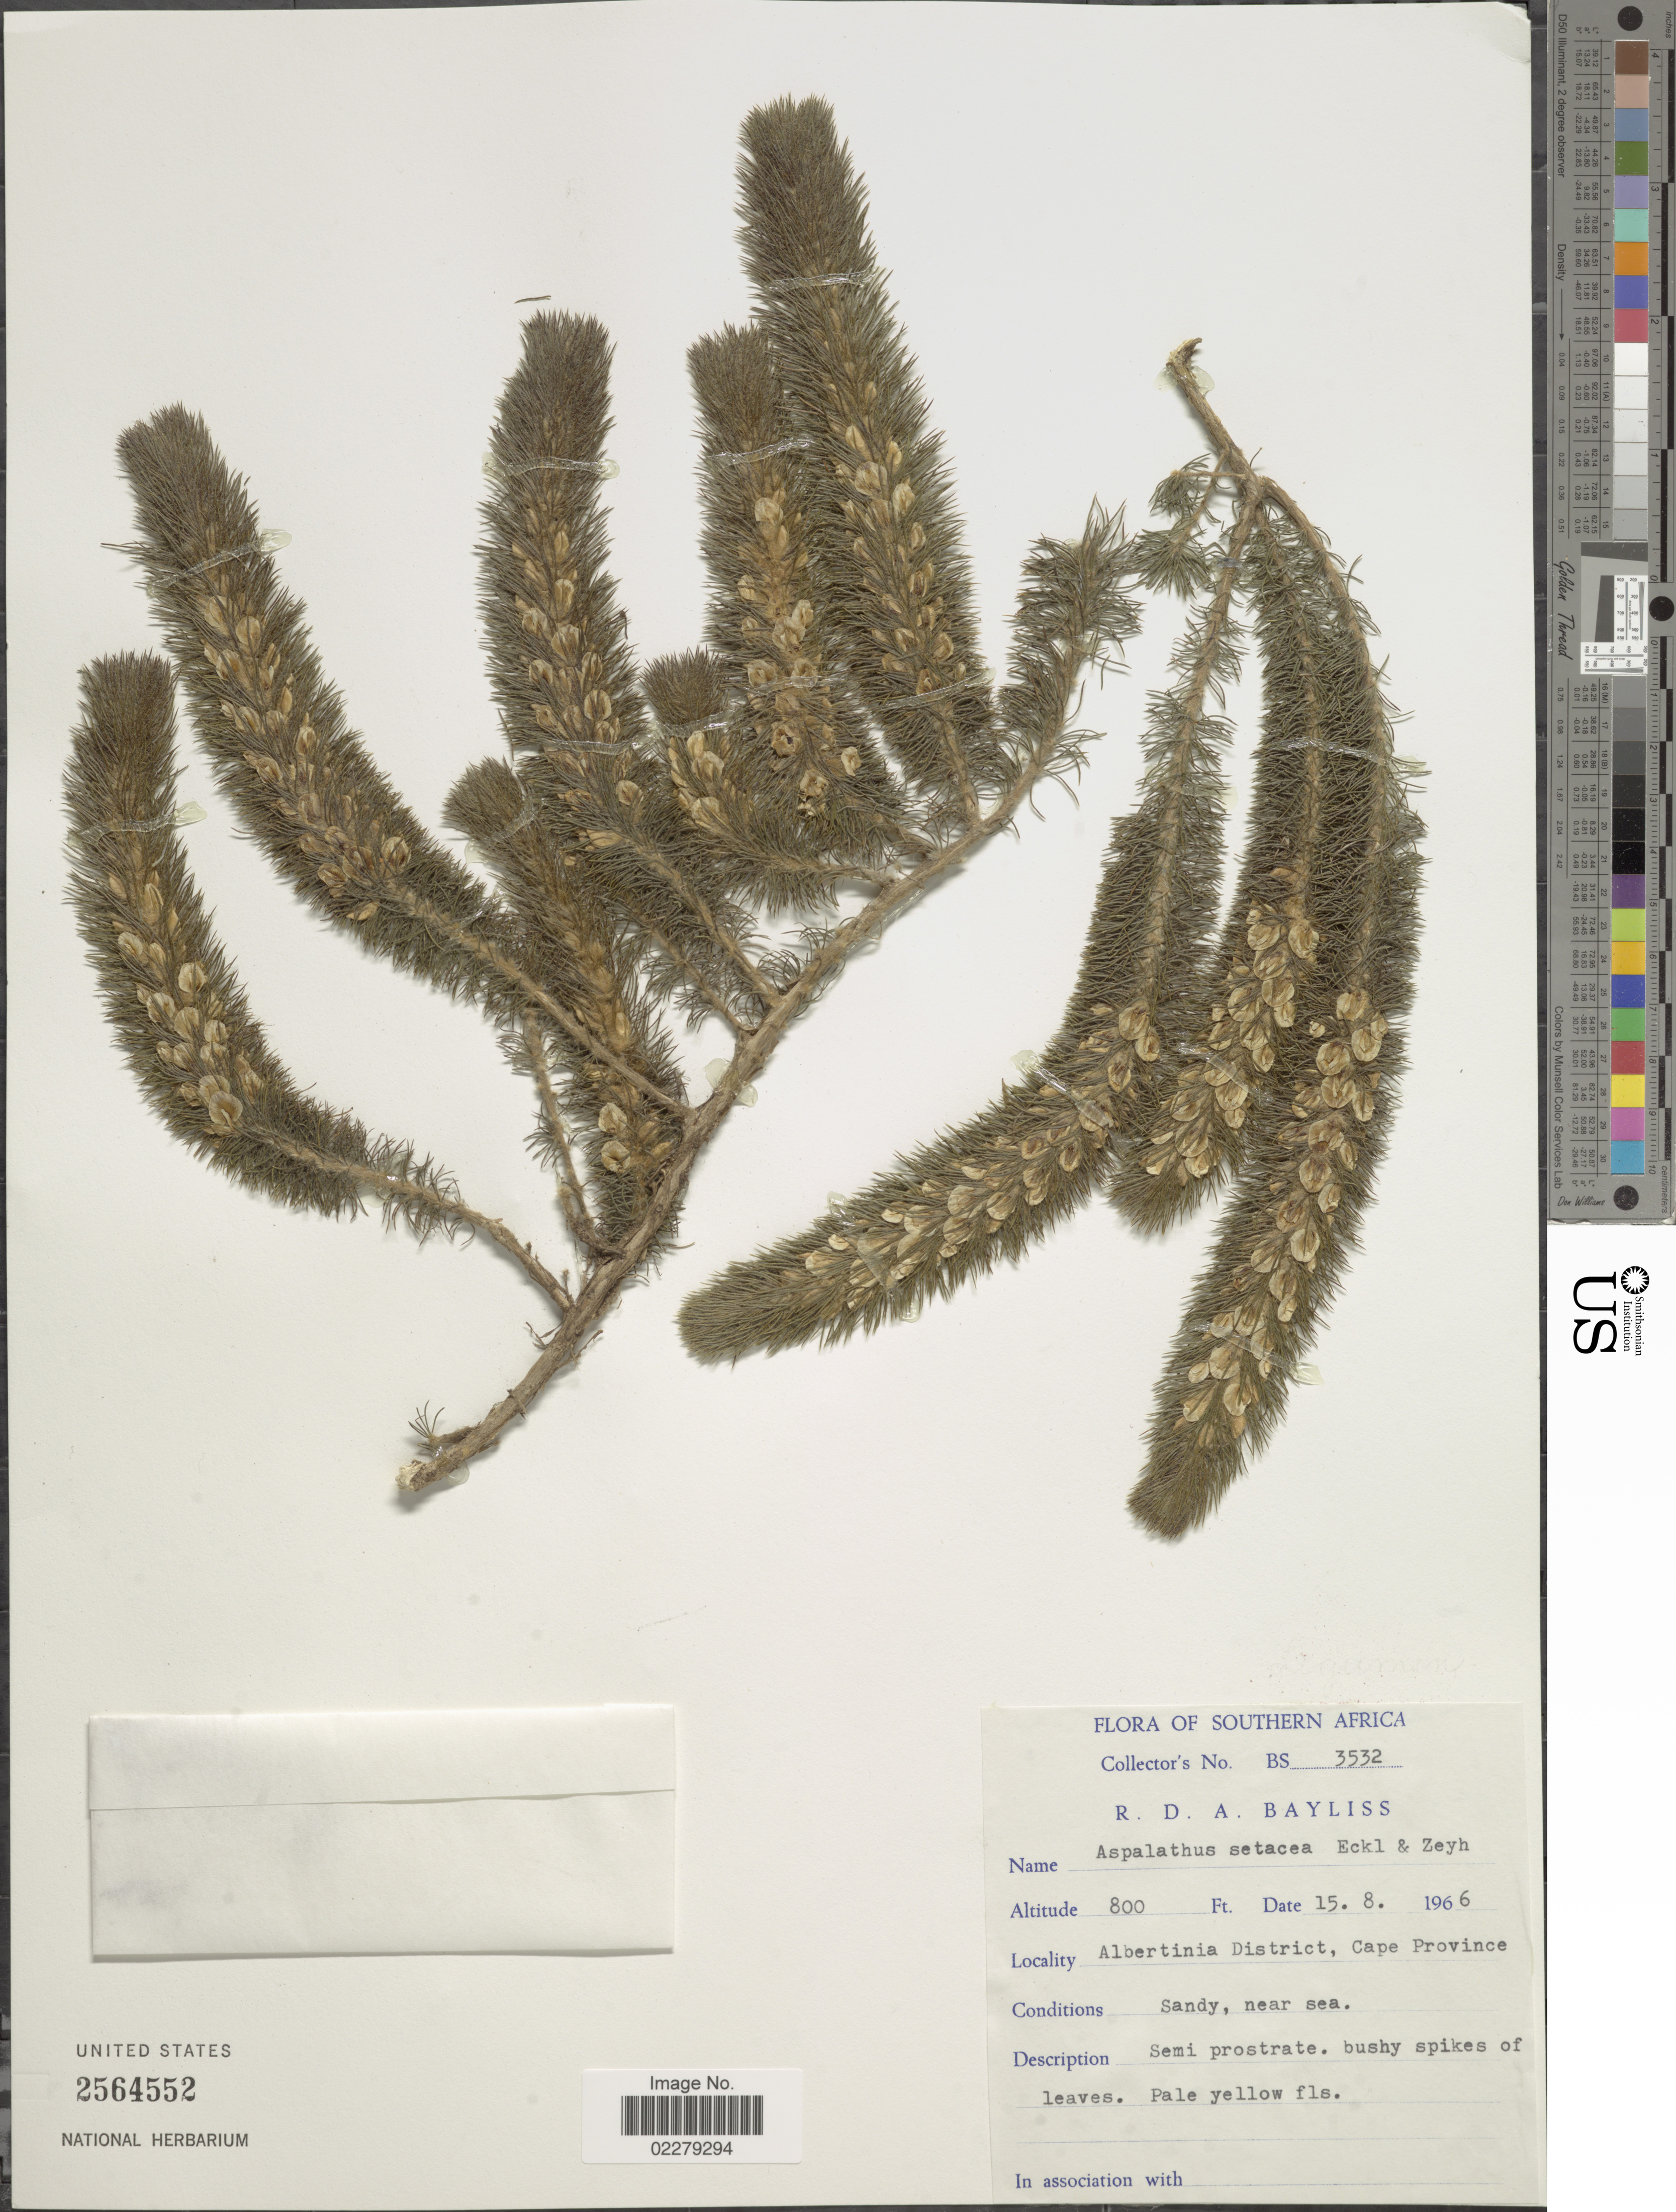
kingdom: Plantae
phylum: Tracheophyta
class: Magnoliopsida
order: Fabales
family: Fabaceae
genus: Aspalathus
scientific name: Aspalathus setacea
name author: Eckl. & Zeyh.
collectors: R. Bayliss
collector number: BS3532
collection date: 1966-08-15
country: South Africa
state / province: Western Cape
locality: Southern Africa. Albertinia District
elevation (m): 244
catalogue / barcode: US 2564552